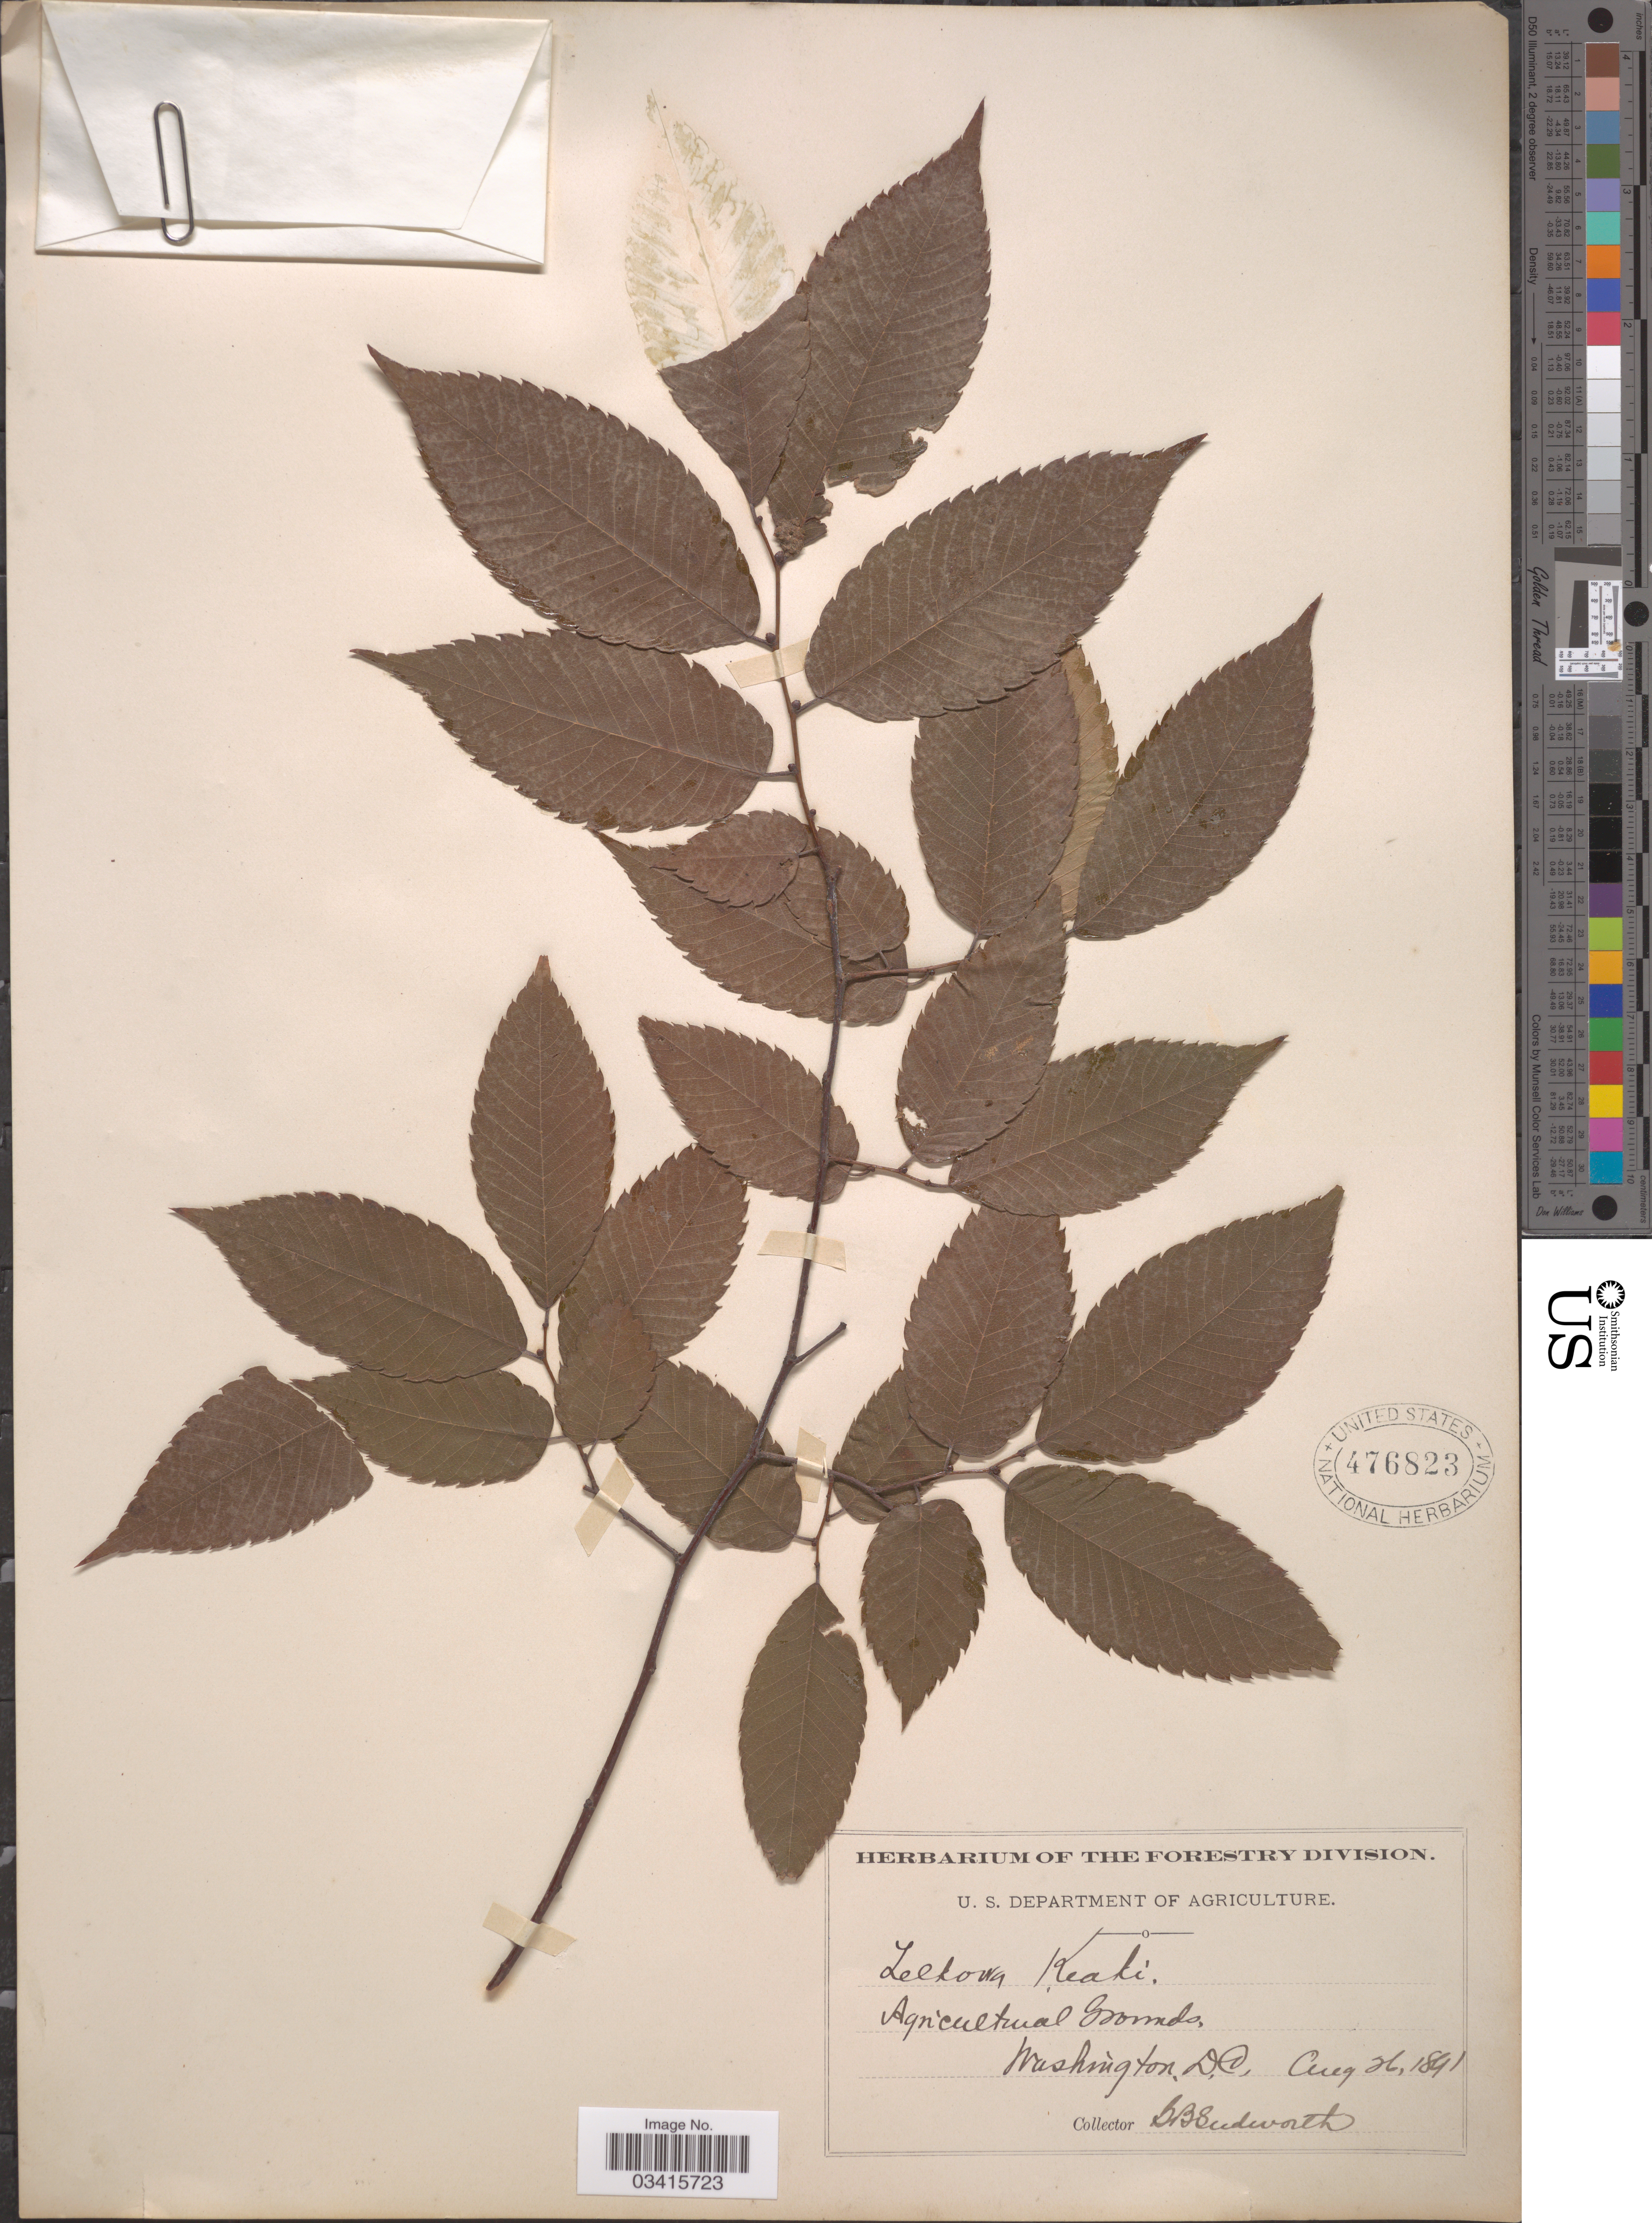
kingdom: Plantae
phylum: Tracheophyta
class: Magnoliopsida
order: Rosales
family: Ulmaceae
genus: Zelkova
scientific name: Zelkova carpinifolia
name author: (Pall.) K. Koch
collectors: G. B. Sudworth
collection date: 1891-08-26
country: United States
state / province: District of Columbia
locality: Agricultural Grounds. Washington D.C.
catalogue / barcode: US 476823